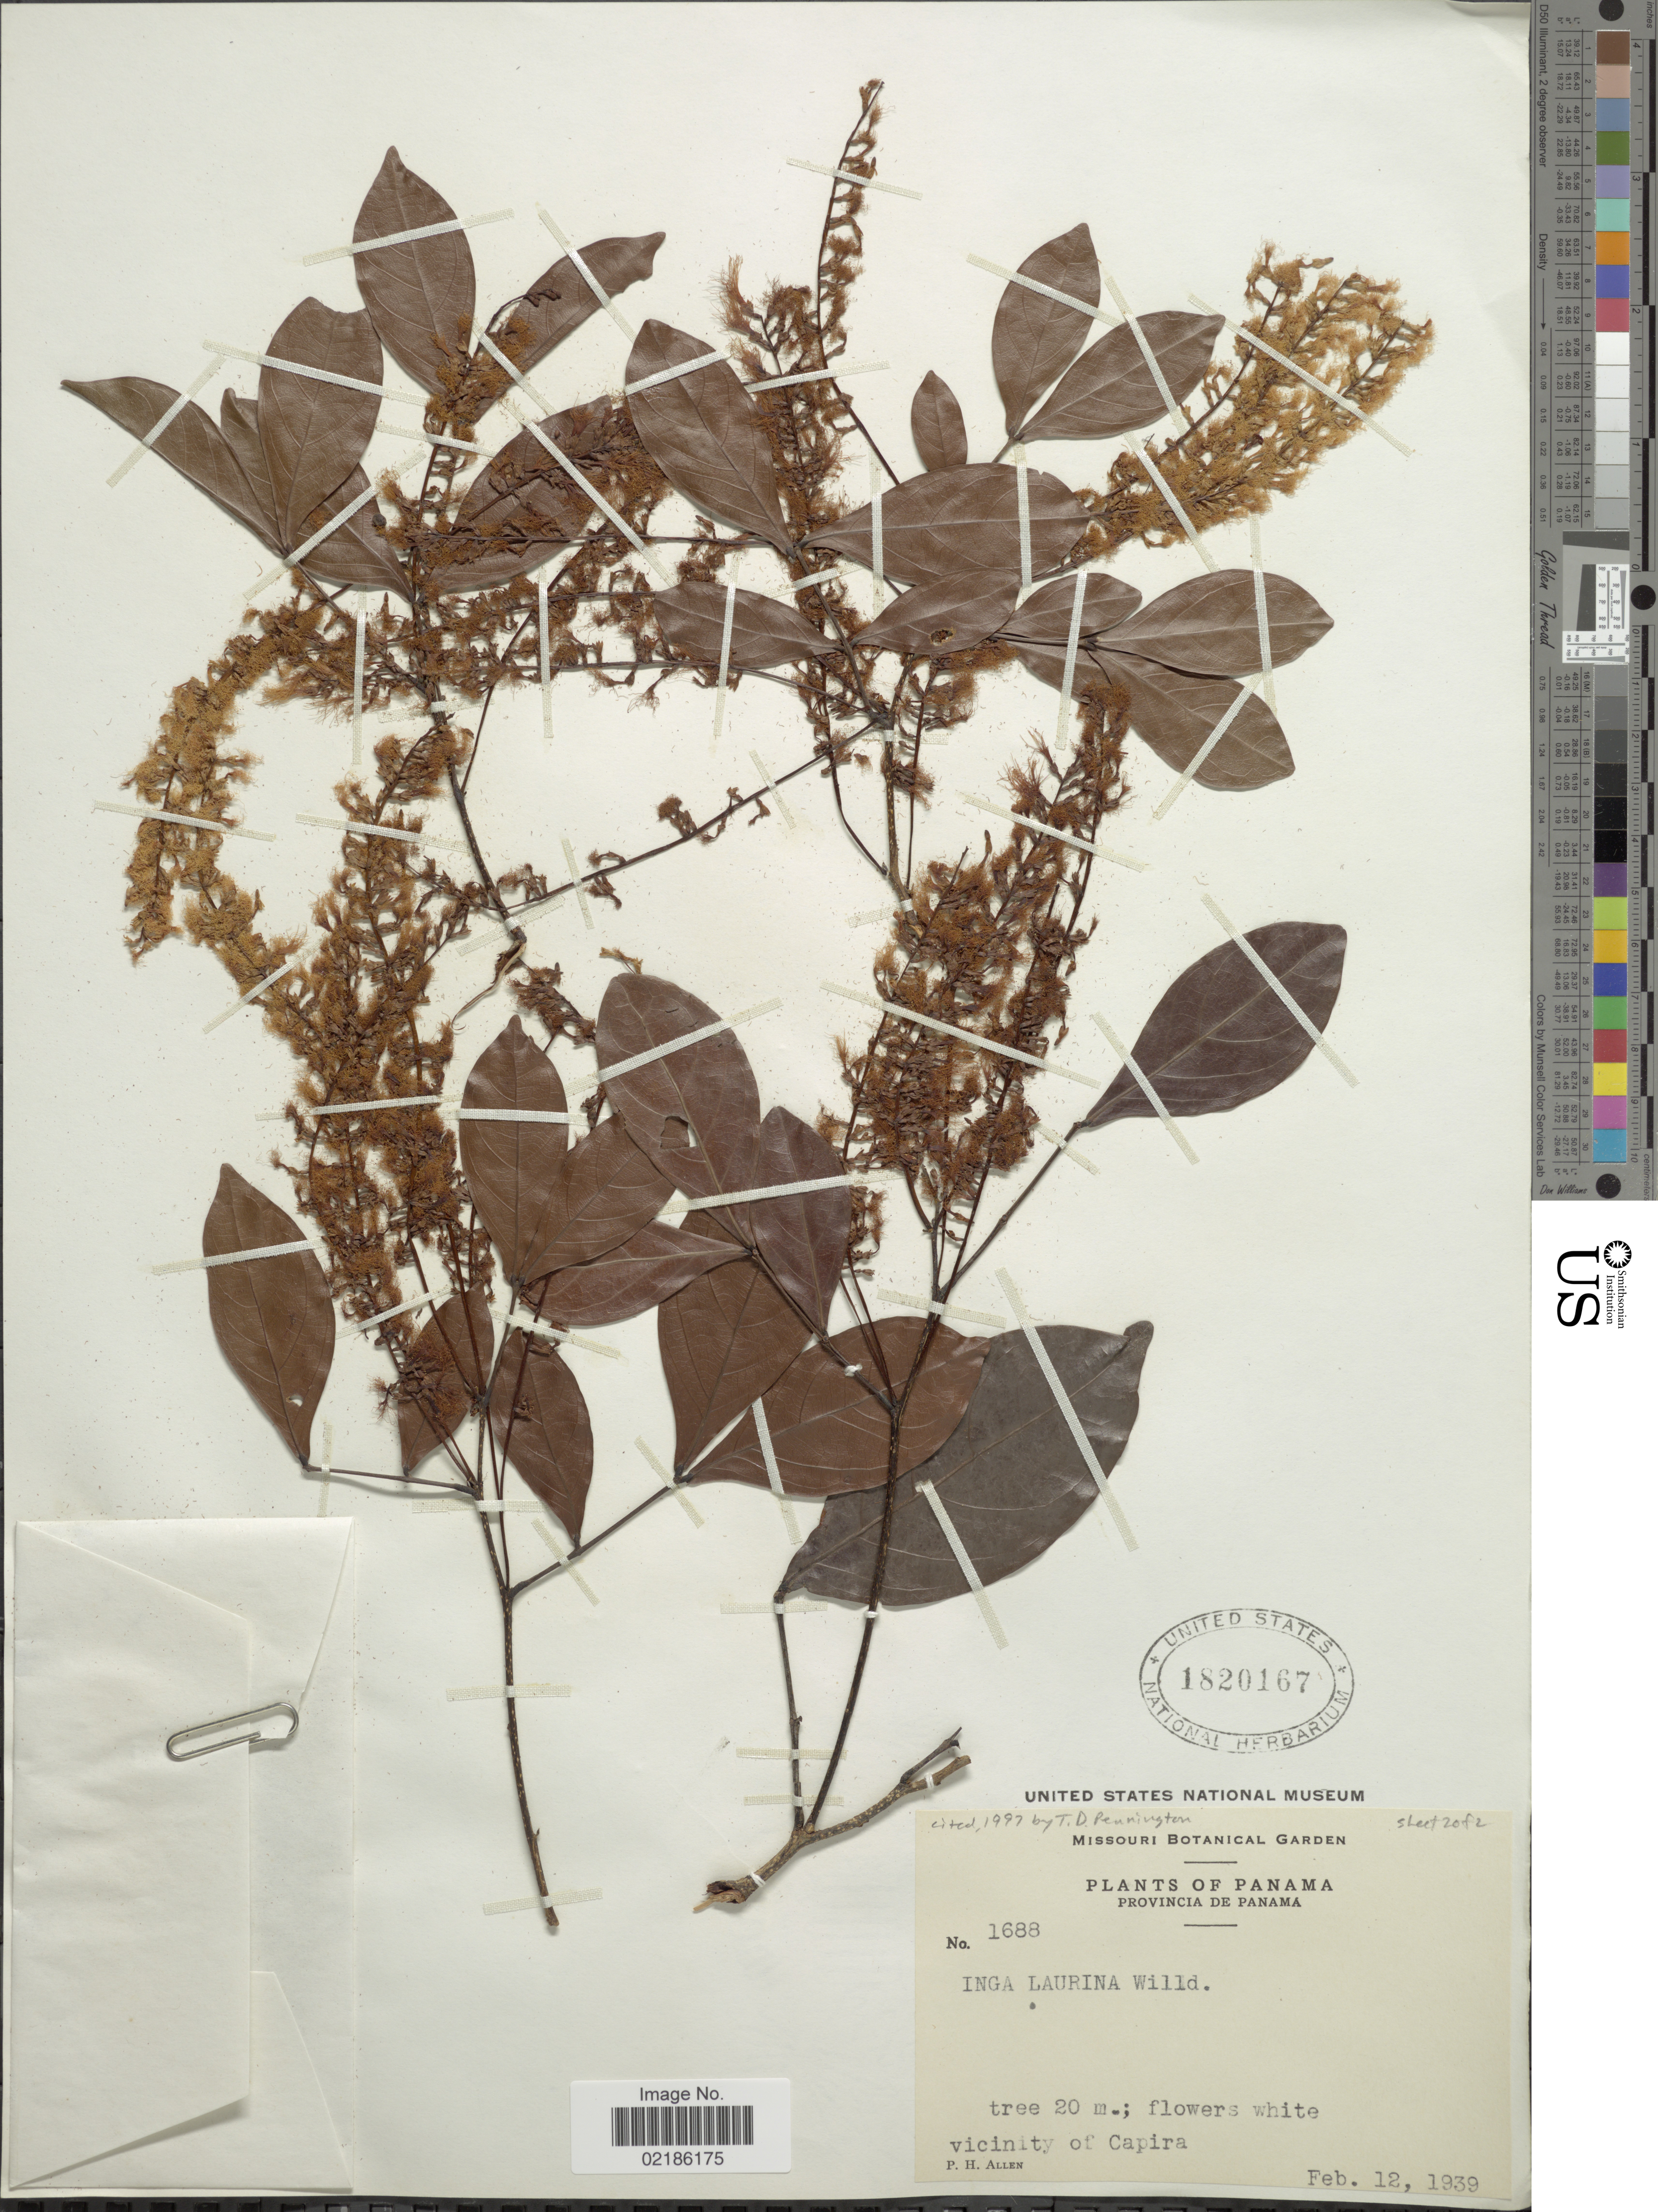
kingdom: Plantae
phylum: Tracheophyta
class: Magnoliopsida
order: Fabales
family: Fabaceae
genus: Inga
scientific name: Inga laurina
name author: (Sw.) Willd.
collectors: P. H. Allen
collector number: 1688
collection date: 1939-02-12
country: Panama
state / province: Panamá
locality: Vicinity of Capira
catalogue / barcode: US 1820167